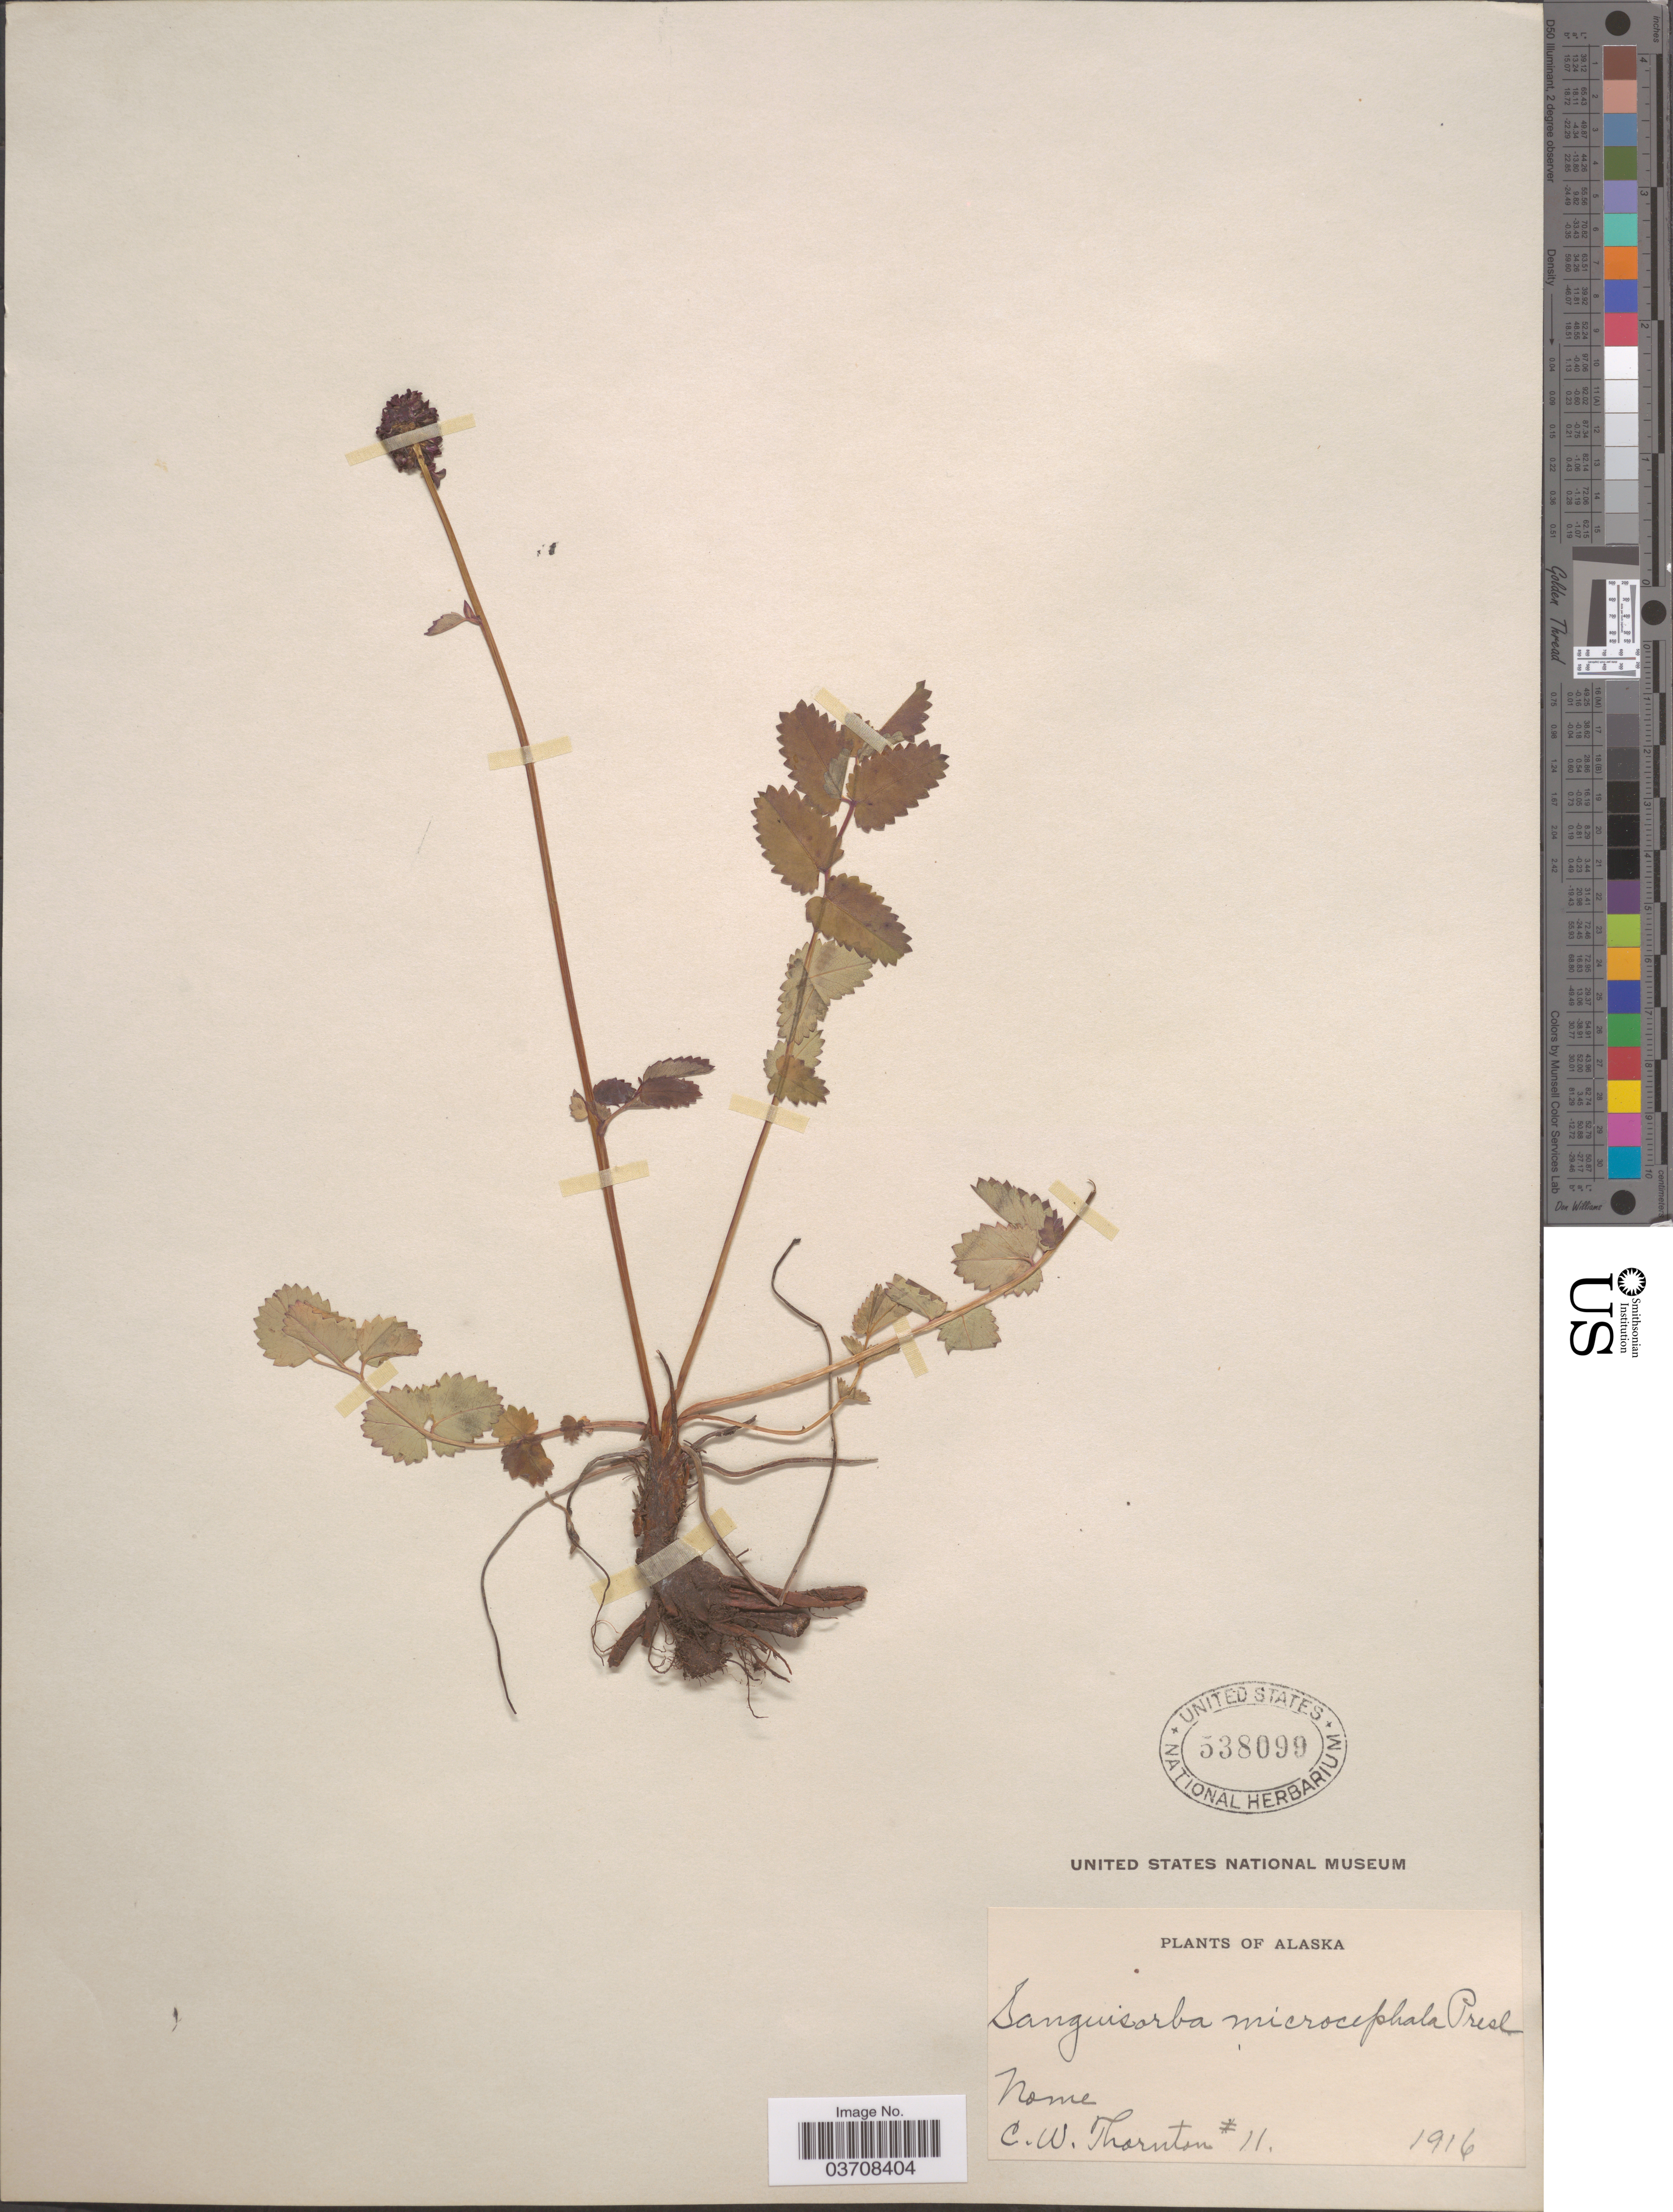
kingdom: Plantae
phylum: Tracheophyta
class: Magnoliopsida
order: Rosales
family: Rosaceae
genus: Sanguisorba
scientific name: Sanguisorba officinalis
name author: L.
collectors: C. Thornton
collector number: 11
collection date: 1916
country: United States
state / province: Alaska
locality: Nome.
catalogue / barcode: US 538099